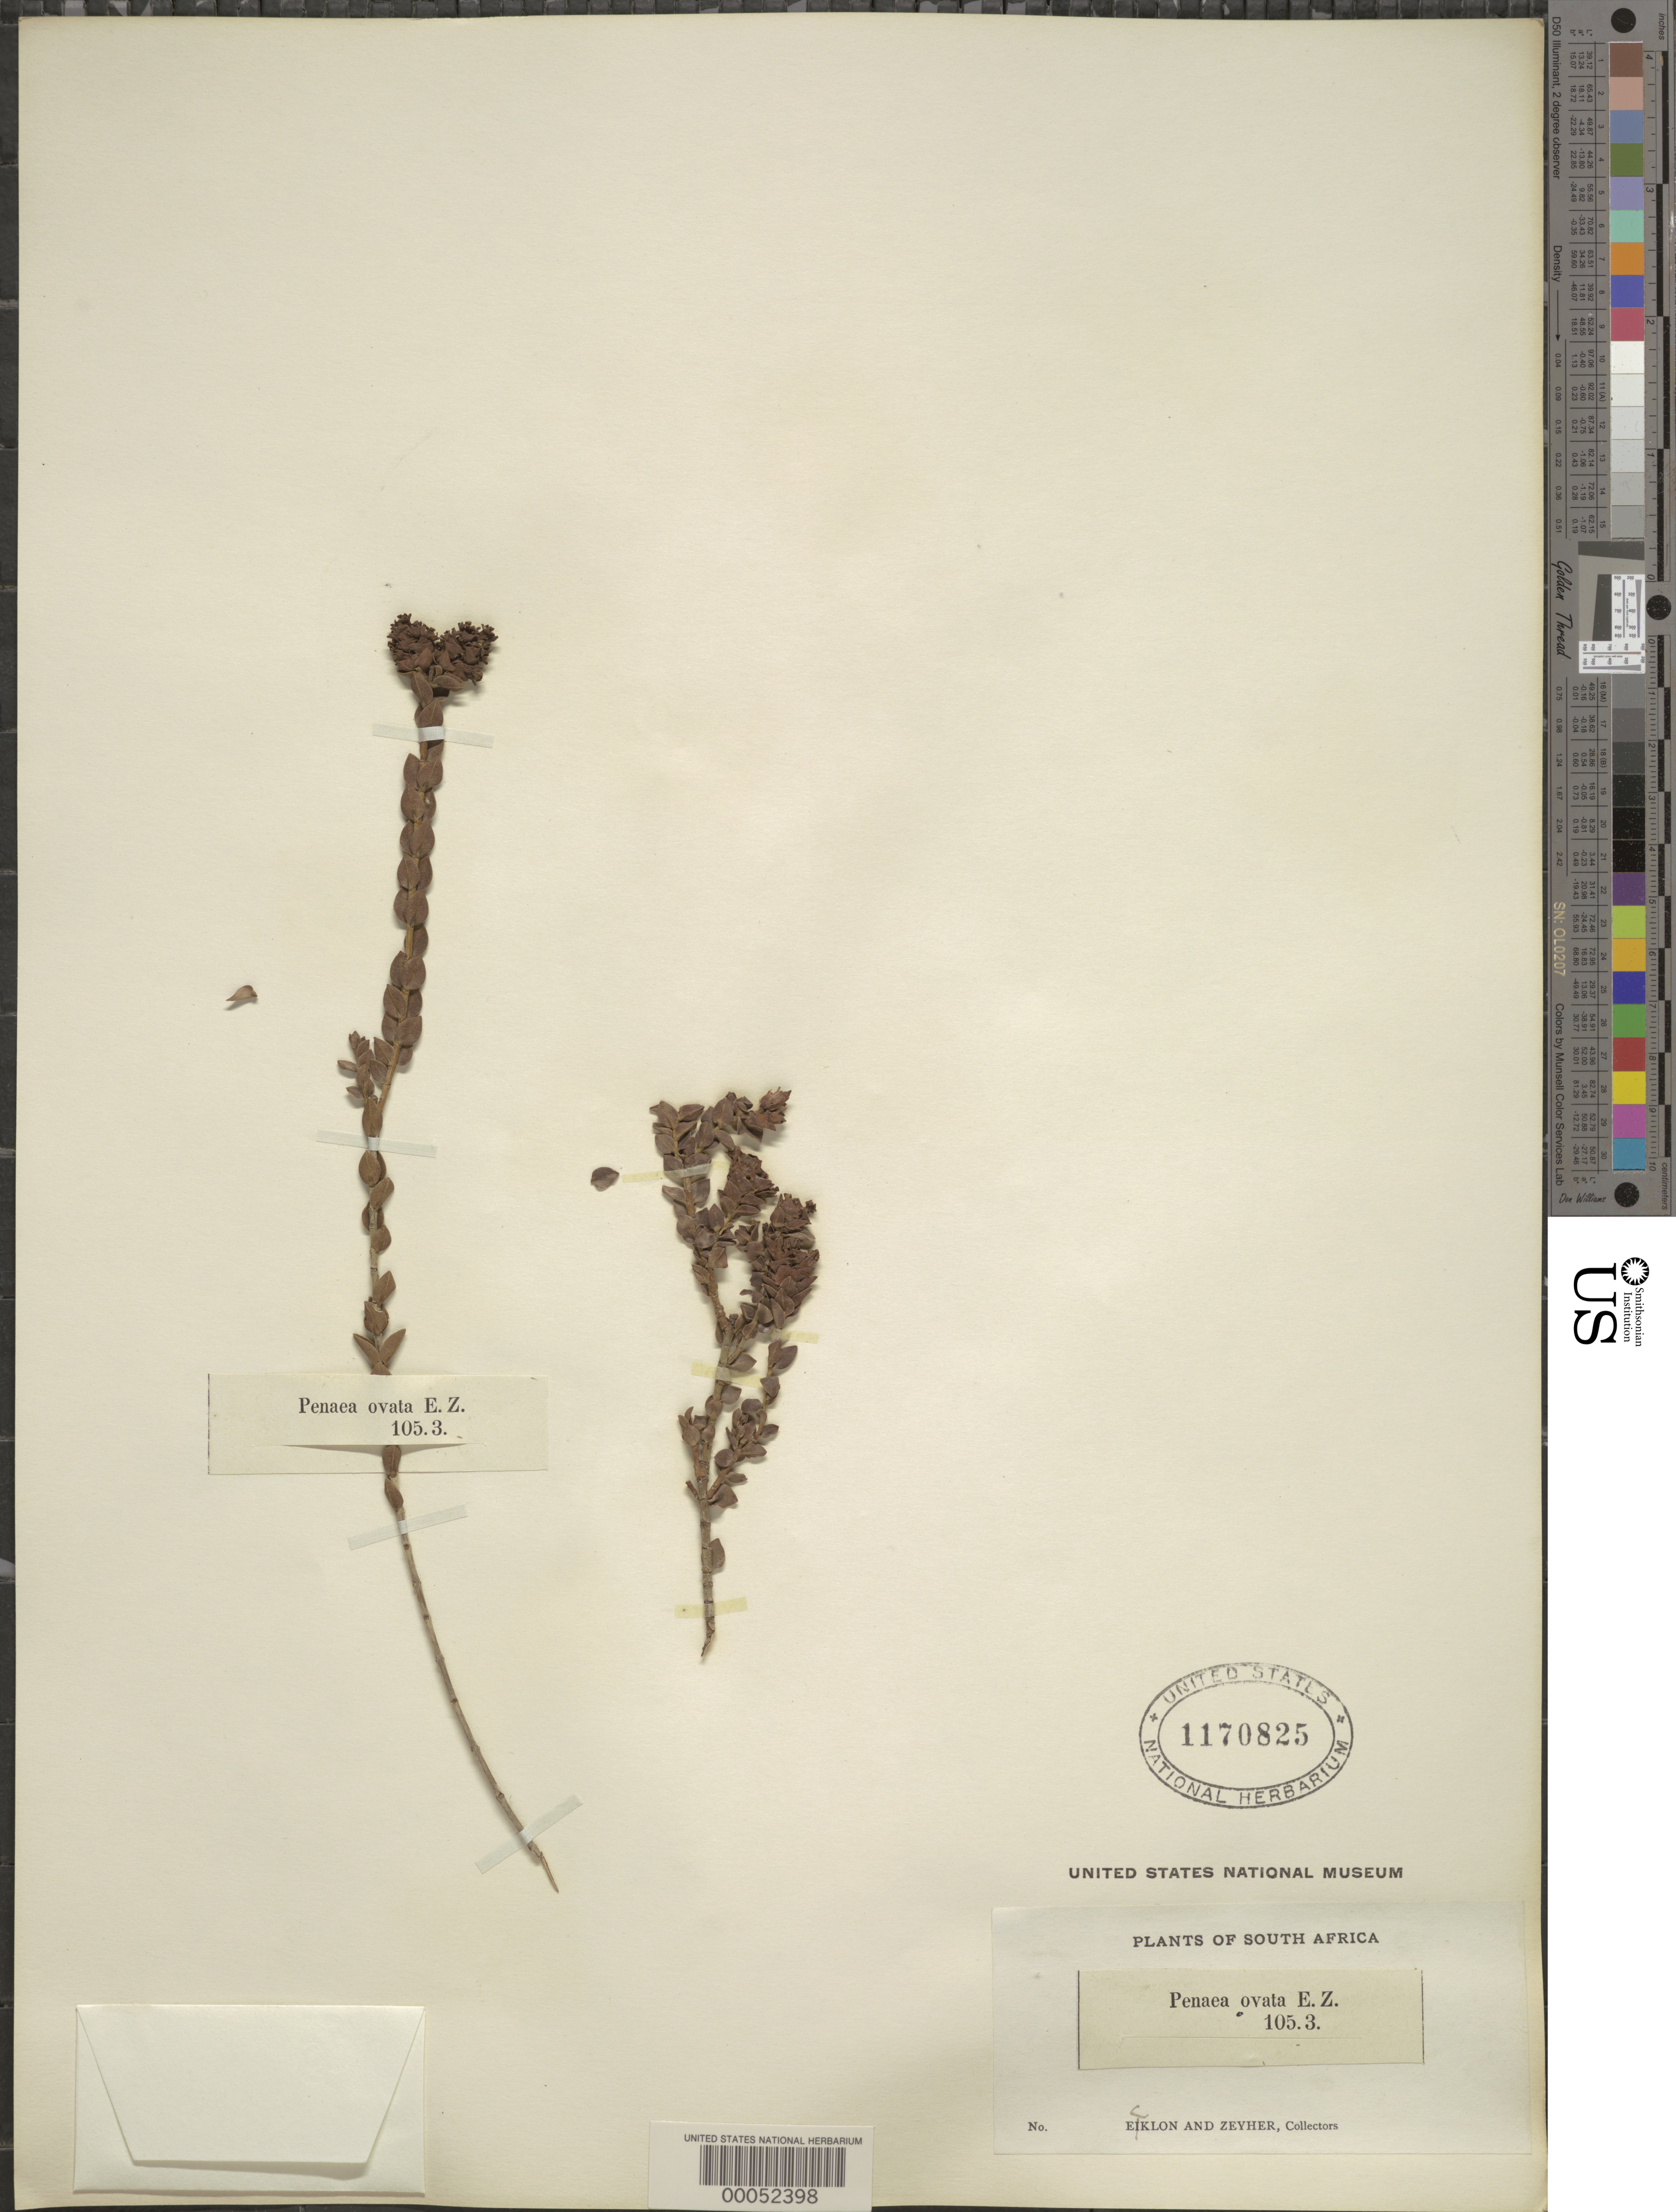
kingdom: Plantae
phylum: Tracheophyta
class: Magnoliopsida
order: Myrtales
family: Penaeaceae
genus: Penaea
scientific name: Penaea ovata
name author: Eckl. & Zeyh. ex A. DC.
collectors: C. F. Ecklon & C. Zeyher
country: South Africa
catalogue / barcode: US 1170825